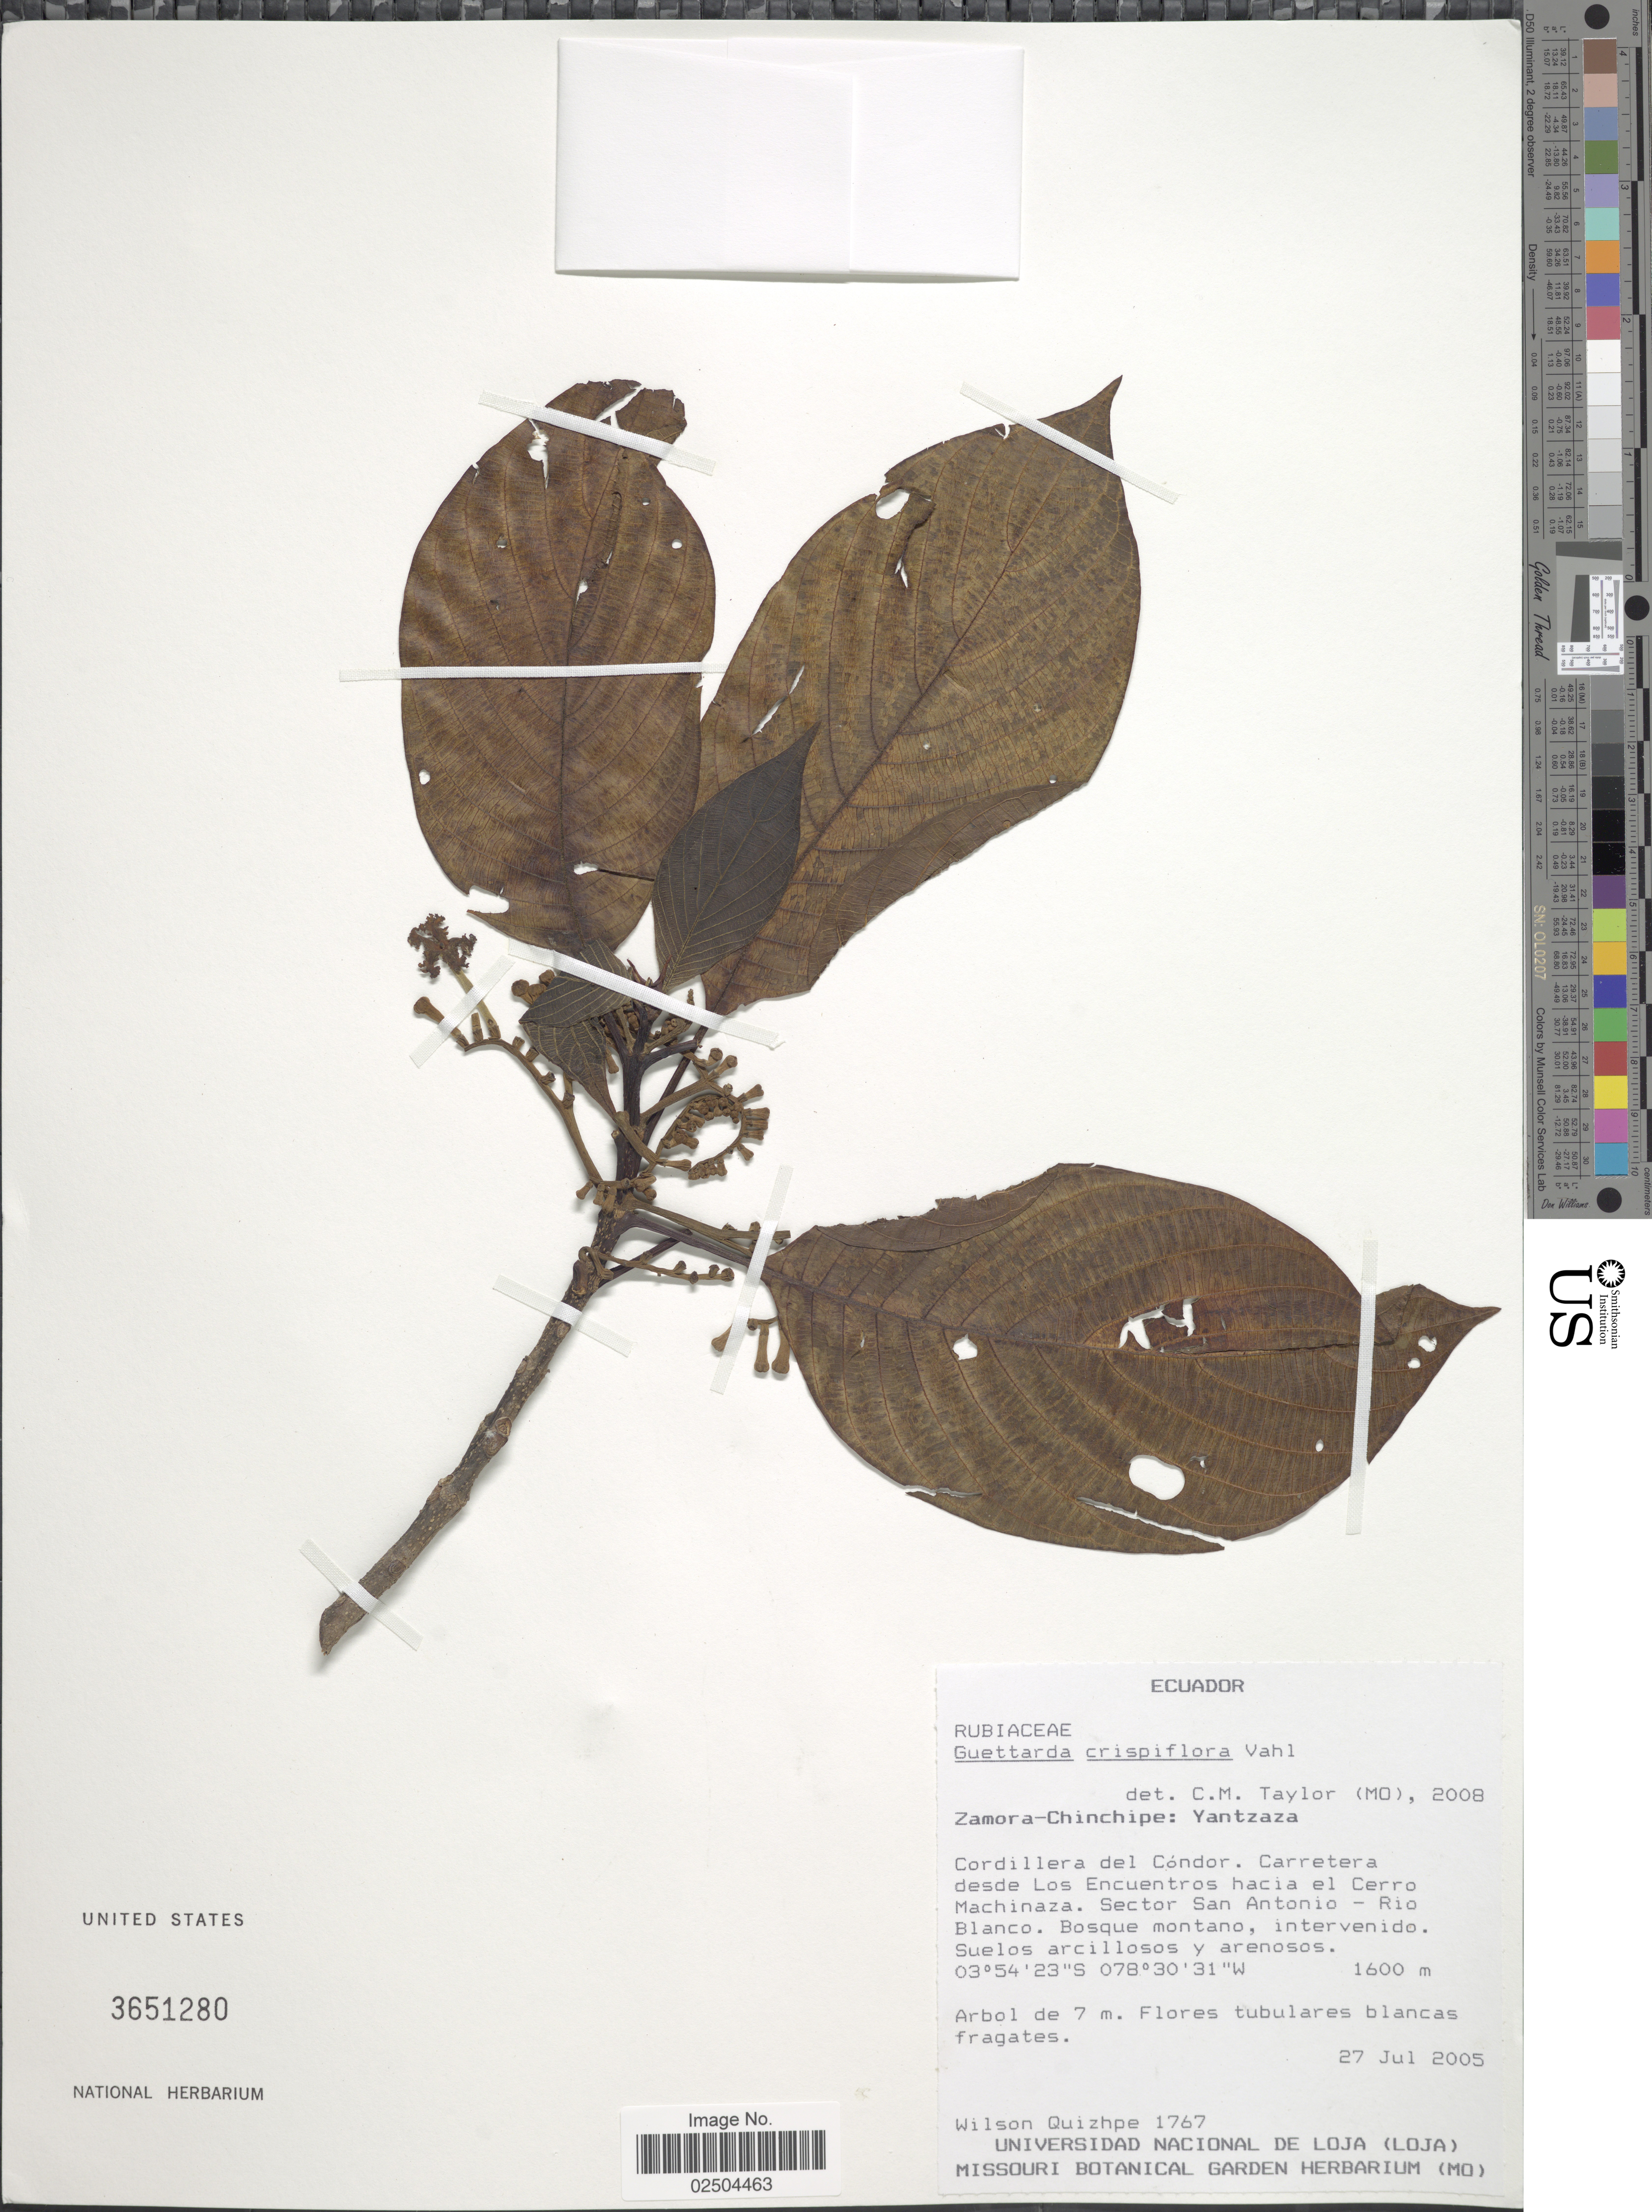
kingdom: Plantae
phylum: Tracheophyta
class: Magnoliopsida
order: Gentianales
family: Rubiaceae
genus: Guettarda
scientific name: Guettarda crispiflora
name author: Vahl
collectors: W. Quizhpe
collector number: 1767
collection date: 2005-07-27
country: Ecuador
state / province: Zamora-Chinchipe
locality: Yantzaza: Cordillera del Condor, Carretera desde Los Encuentos hacia el Cerro Machinaza, Sector San Antonio, Rio Blanco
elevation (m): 1600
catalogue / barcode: US 3651280